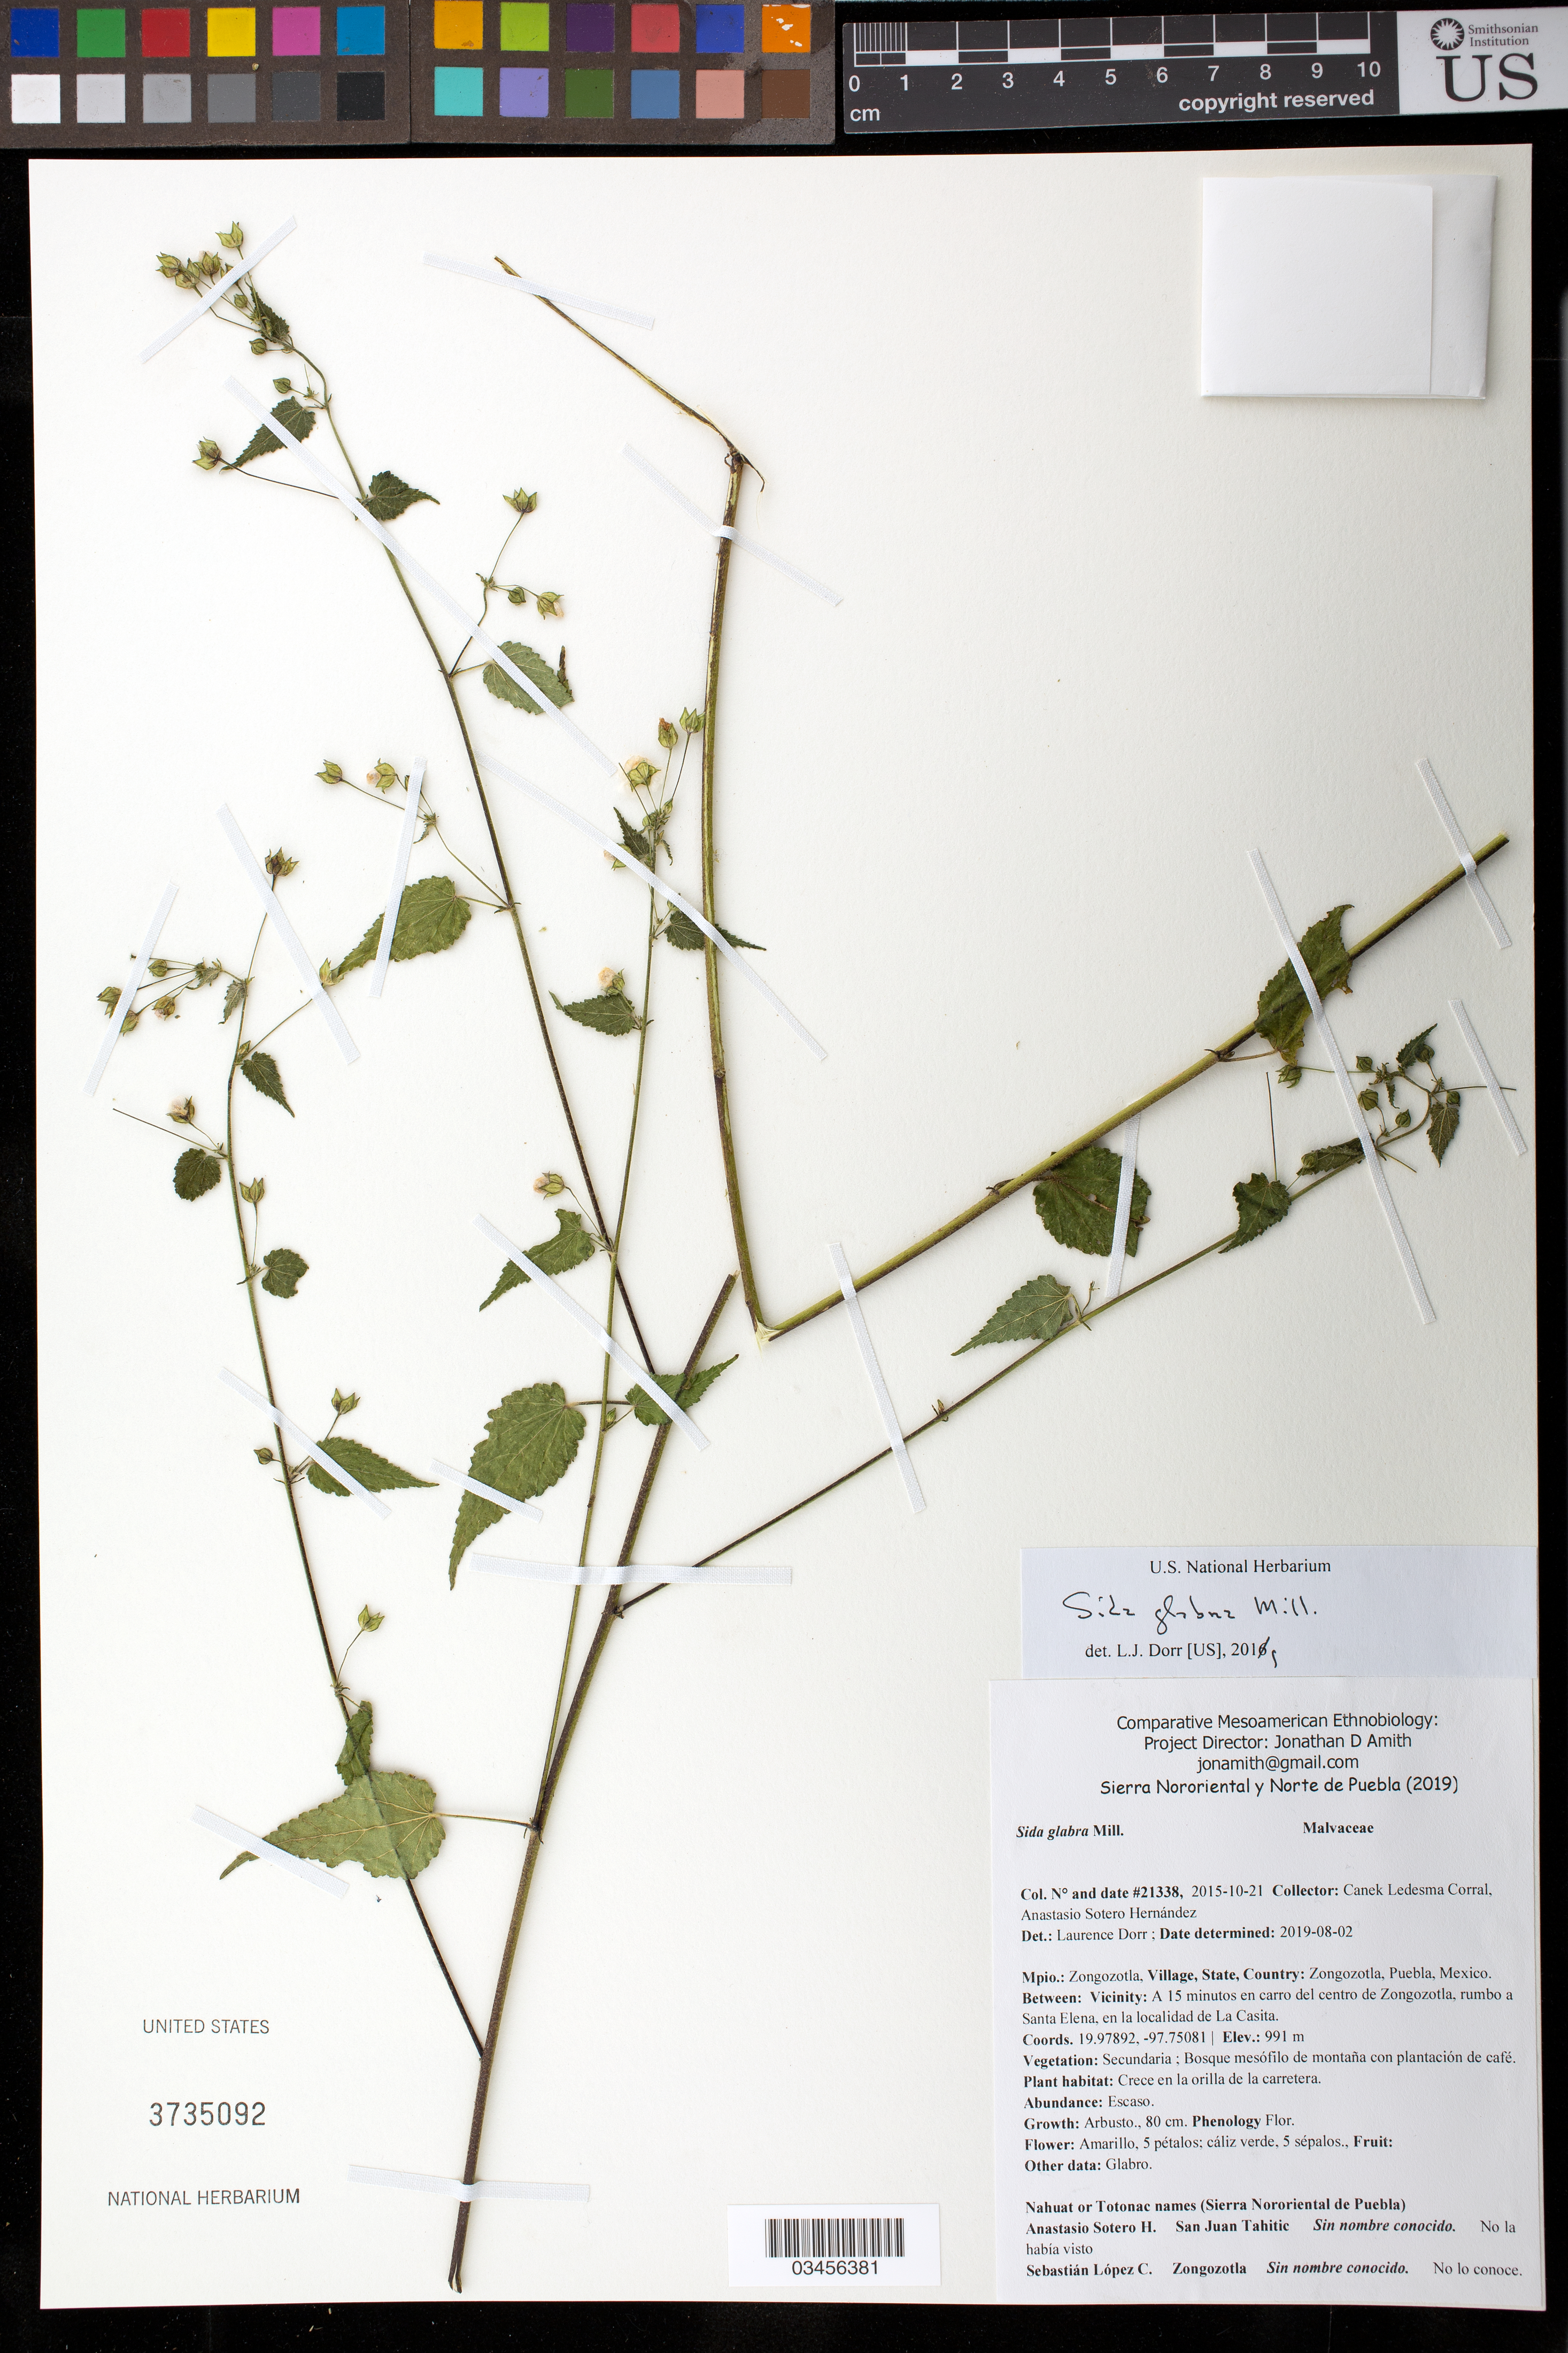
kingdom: Plantae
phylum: Tracheophyta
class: Magnoliopsida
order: Malvales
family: Malvaceae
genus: Sida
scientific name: Sida glabra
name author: Mill.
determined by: Dorr, L. J., (BOT), Smithsonian Institution - National Museum of Natural History (UNITED STATES)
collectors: Canek Ledesma C. & A. Sotero H.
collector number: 21338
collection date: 2015-10-21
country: México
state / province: Puebla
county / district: Zongozotla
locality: PUEBLO: Zongozotla; LOCALIDAD EXACTA: A 15 minutos en carro del centro de Zongozotla, rumbo a Santa Elena, en la localidad de La Casita.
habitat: Bosque mesófilo de montaña con plantación de café | Crece en la orilla de la carretera.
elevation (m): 991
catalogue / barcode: US 3735092